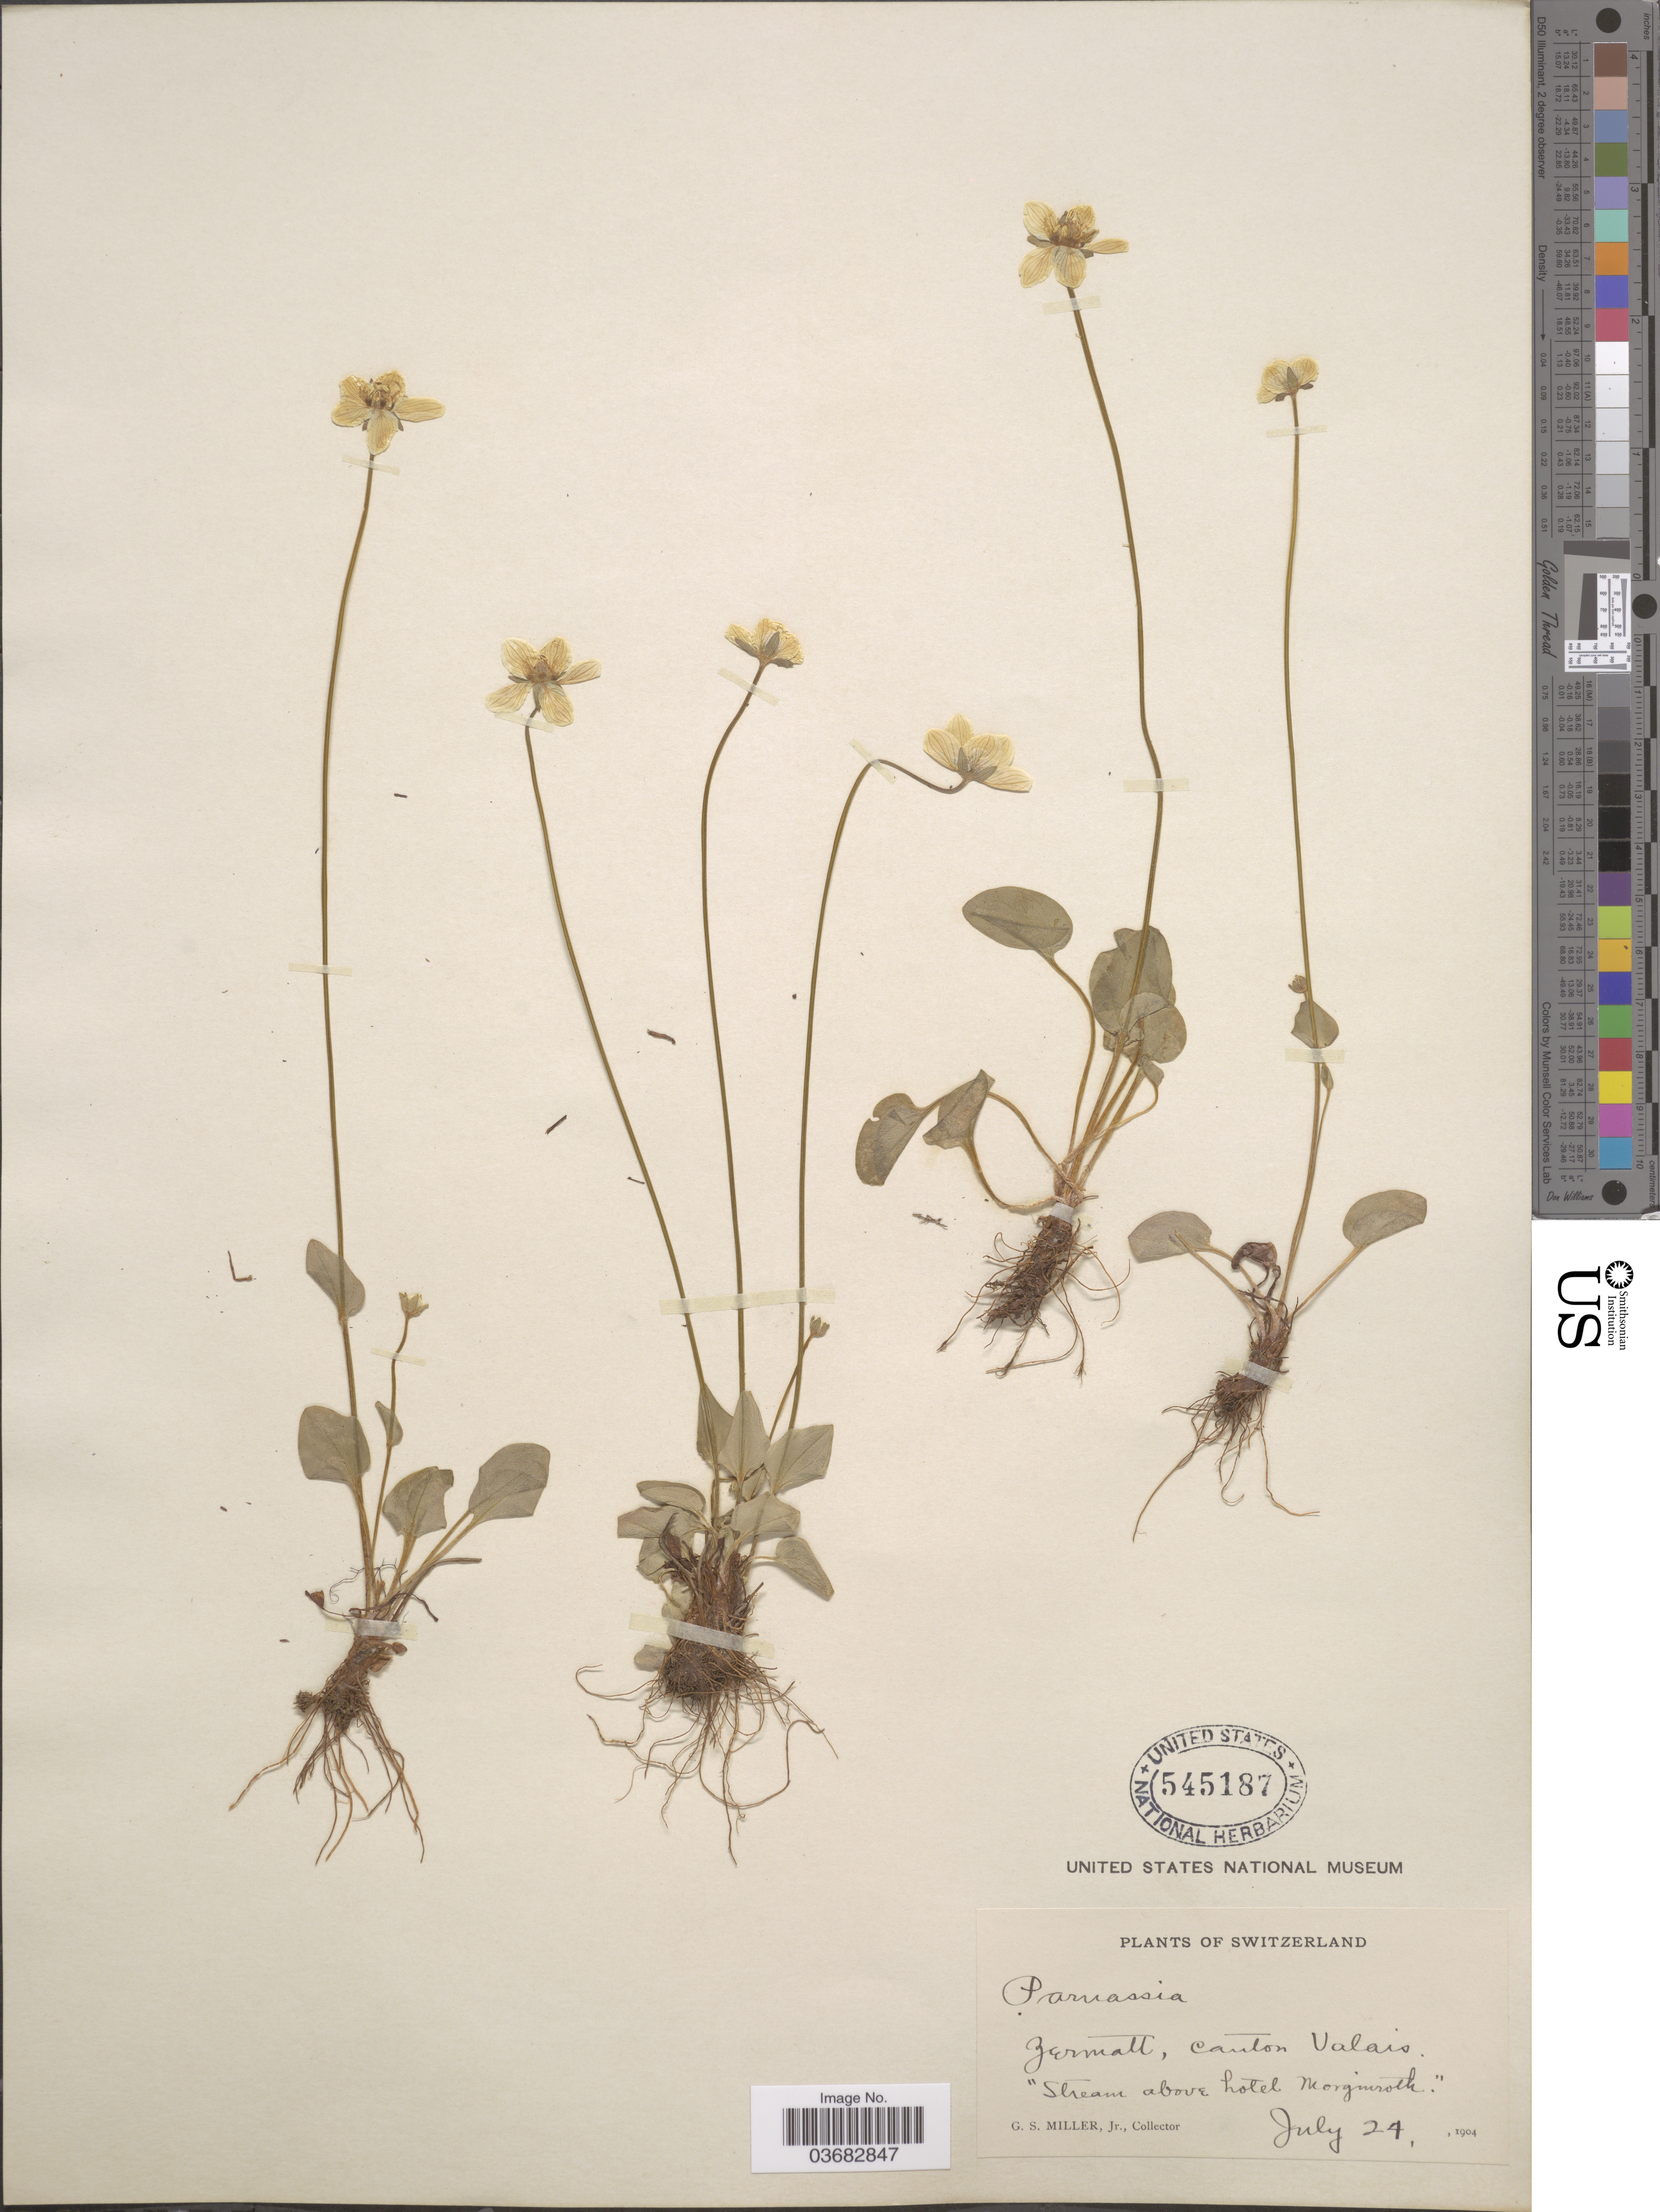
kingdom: Plantae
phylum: Tracheophyta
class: Magnoliopsida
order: Celastrales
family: Parnassiaceae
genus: Parnassia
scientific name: Parnassia sp.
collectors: G. S. Miller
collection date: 1904-07-24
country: Switzerland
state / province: Valais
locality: Zermatt, canton Valais. "Stream above hotel Morgenroth."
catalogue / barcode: US 545187